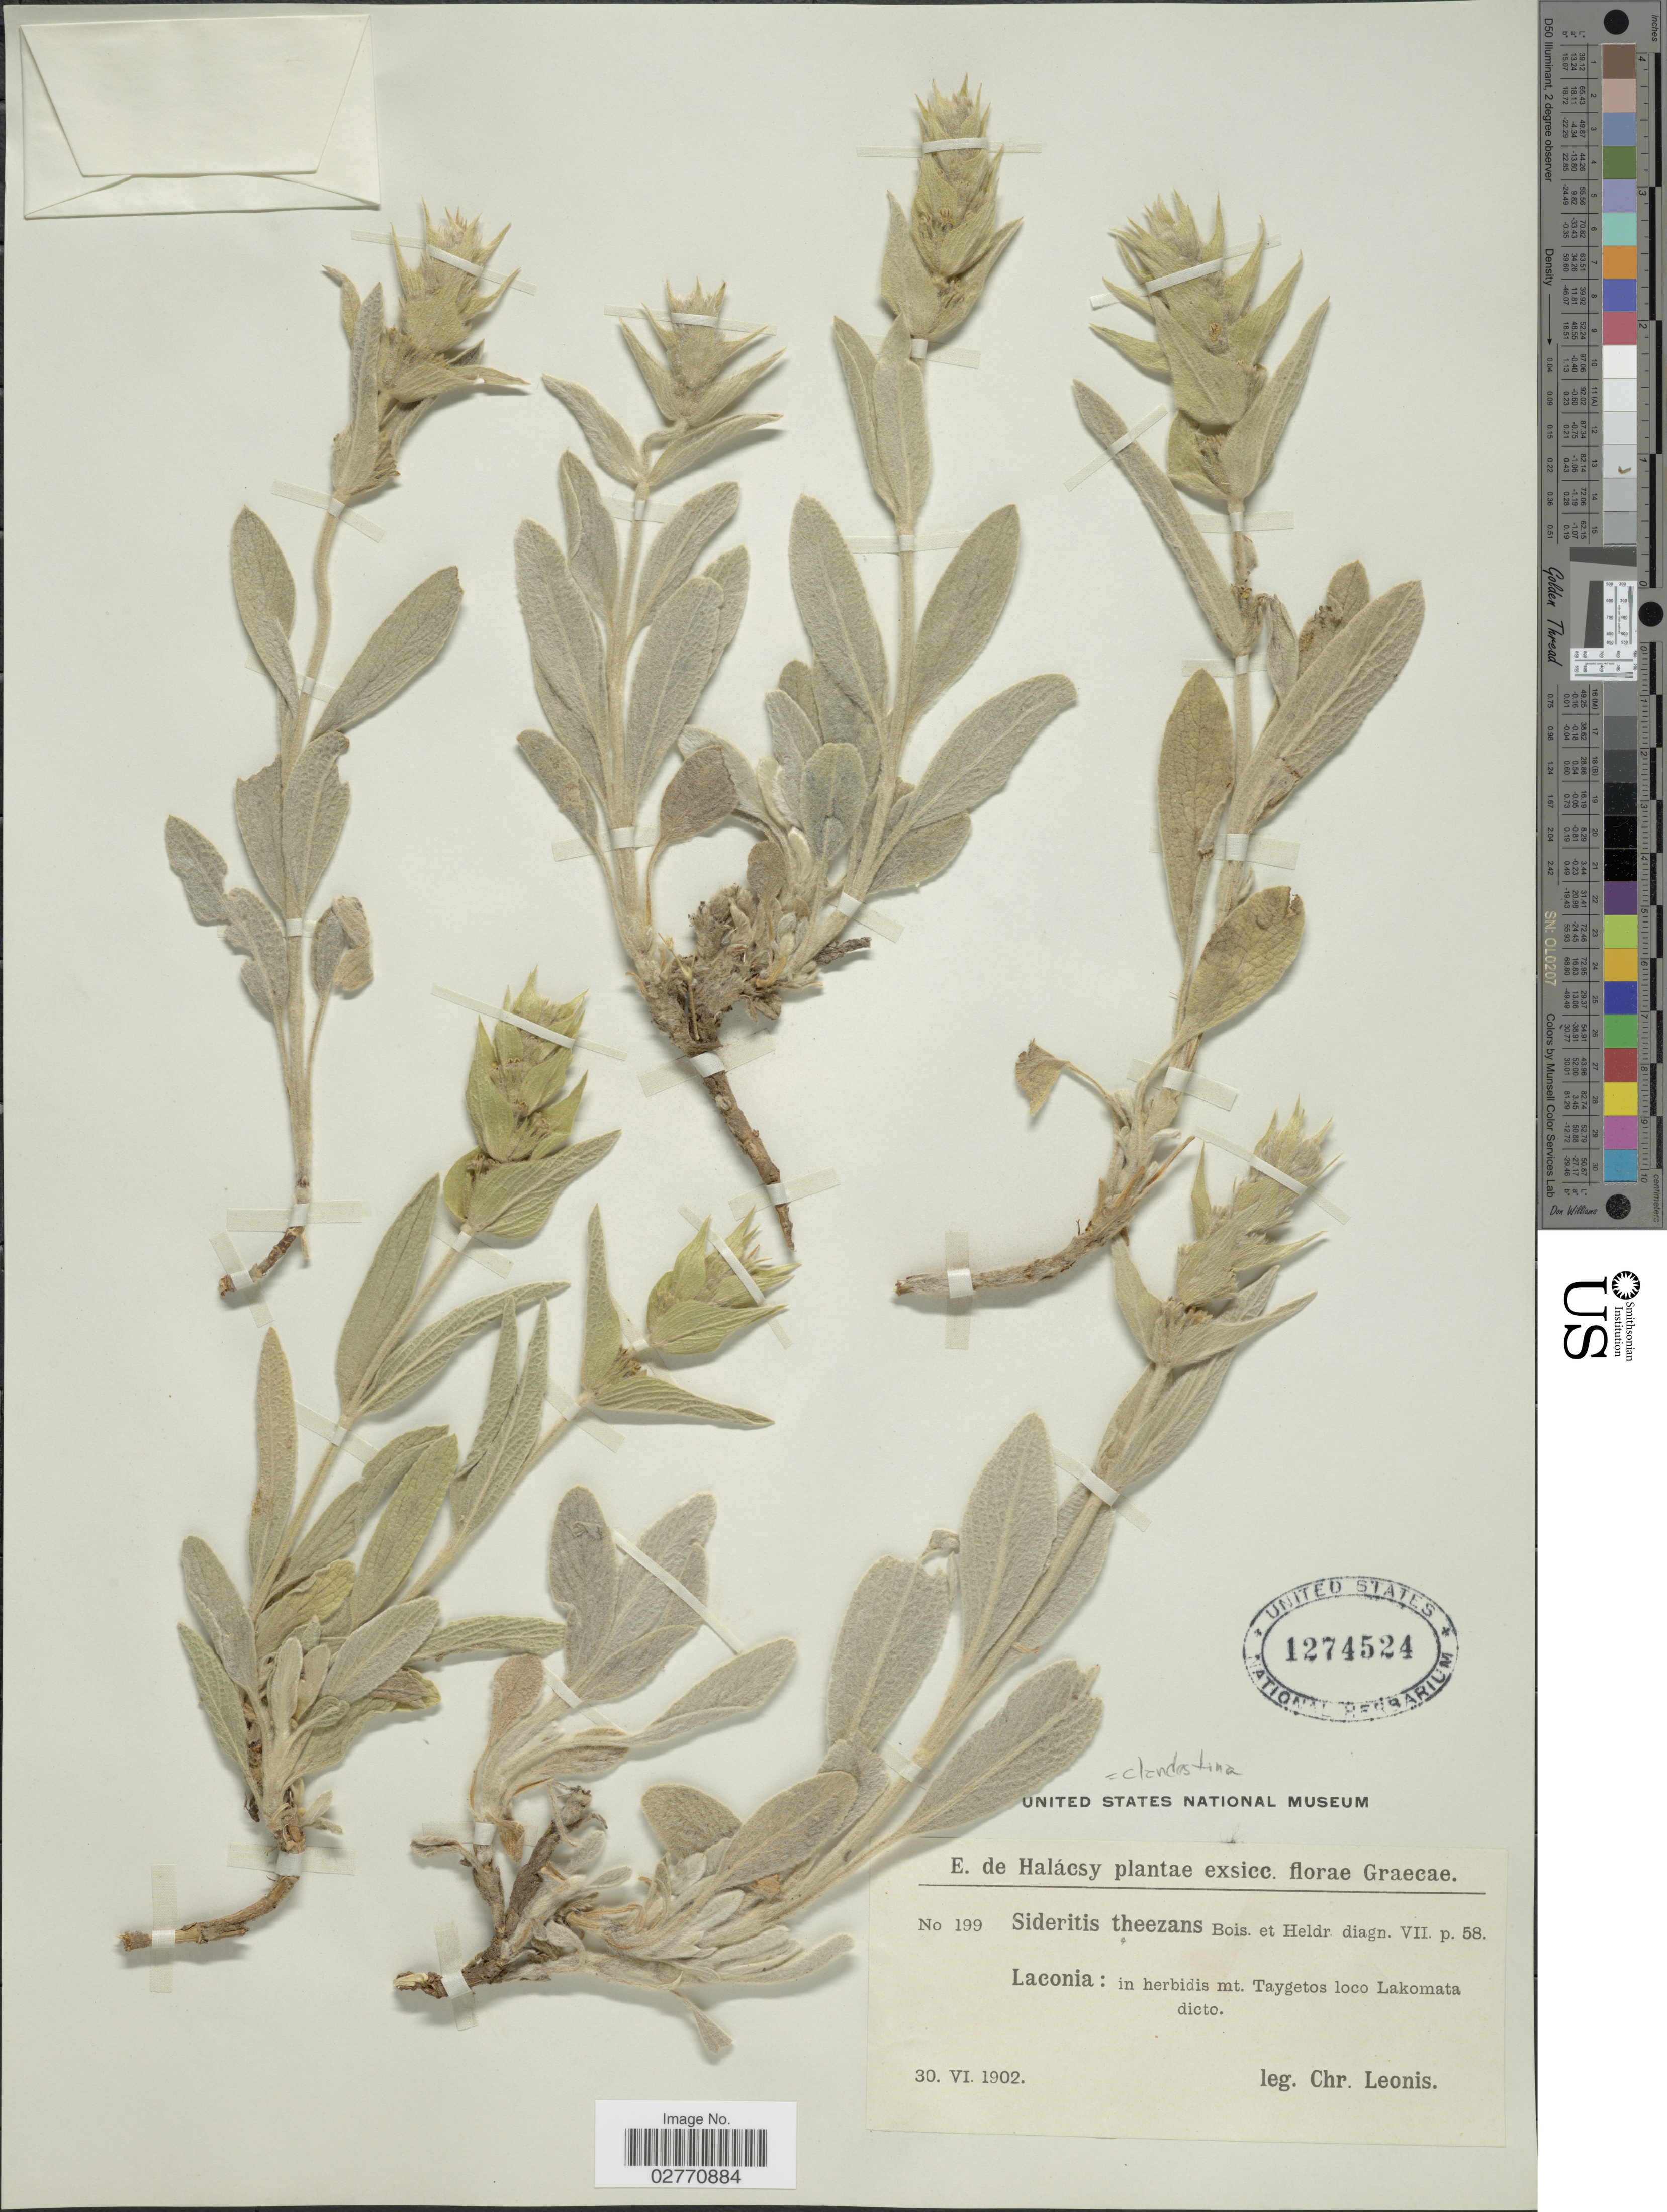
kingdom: Plantae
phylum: Tracheophyta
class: Magnoliopsida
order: Lamiales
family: Lamiaceae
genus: Sideritis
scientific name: Sideritis clandestina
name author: (Bory & Chaub.) Hayek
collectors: C. Leonis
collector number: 199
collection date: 1902-06-30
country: Greece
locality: Laconia: in herbidis mt. Taygetos loco Lakomata dicto.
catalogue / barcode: US 1274524